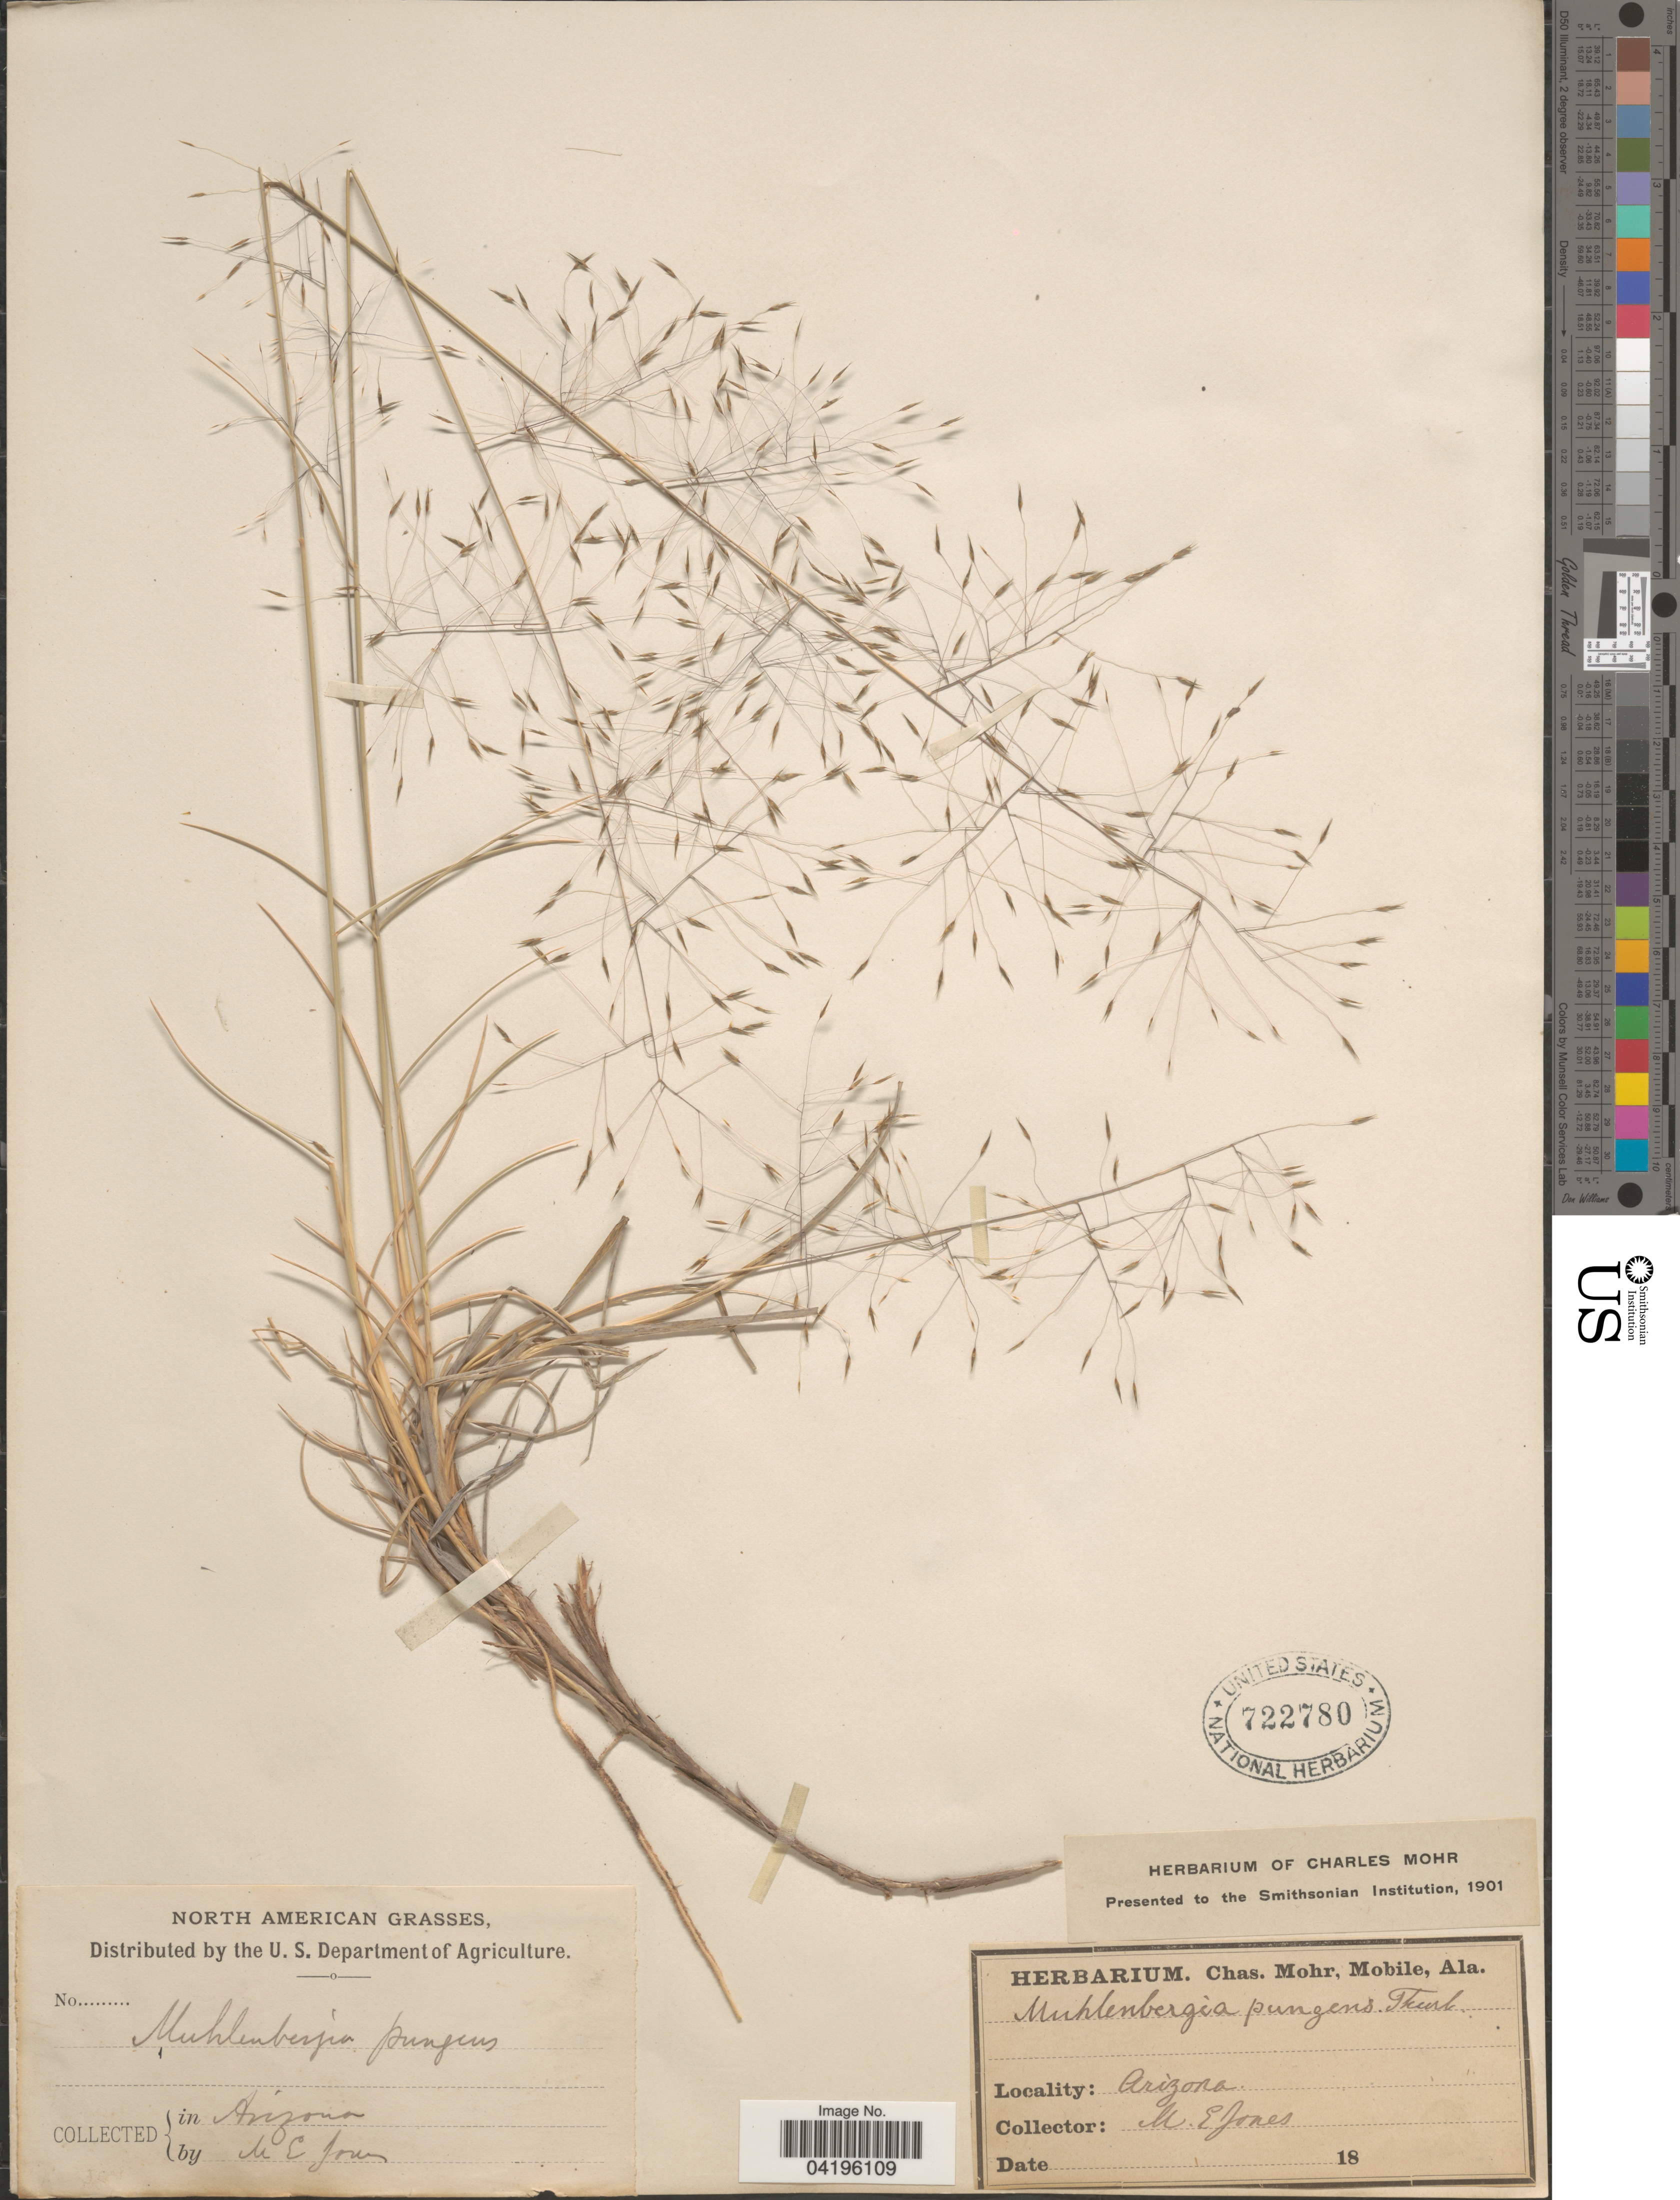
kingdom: Plantae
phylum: Tracheophyta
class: Liliopsida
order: Poales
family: Poaceae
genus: Muhlenbergia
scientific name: Muhlenbergia pungens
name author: Thurb. ex A. Gray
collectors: M. E. Jones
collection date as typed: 18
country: United States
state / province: Arizona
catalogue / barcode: US 722780